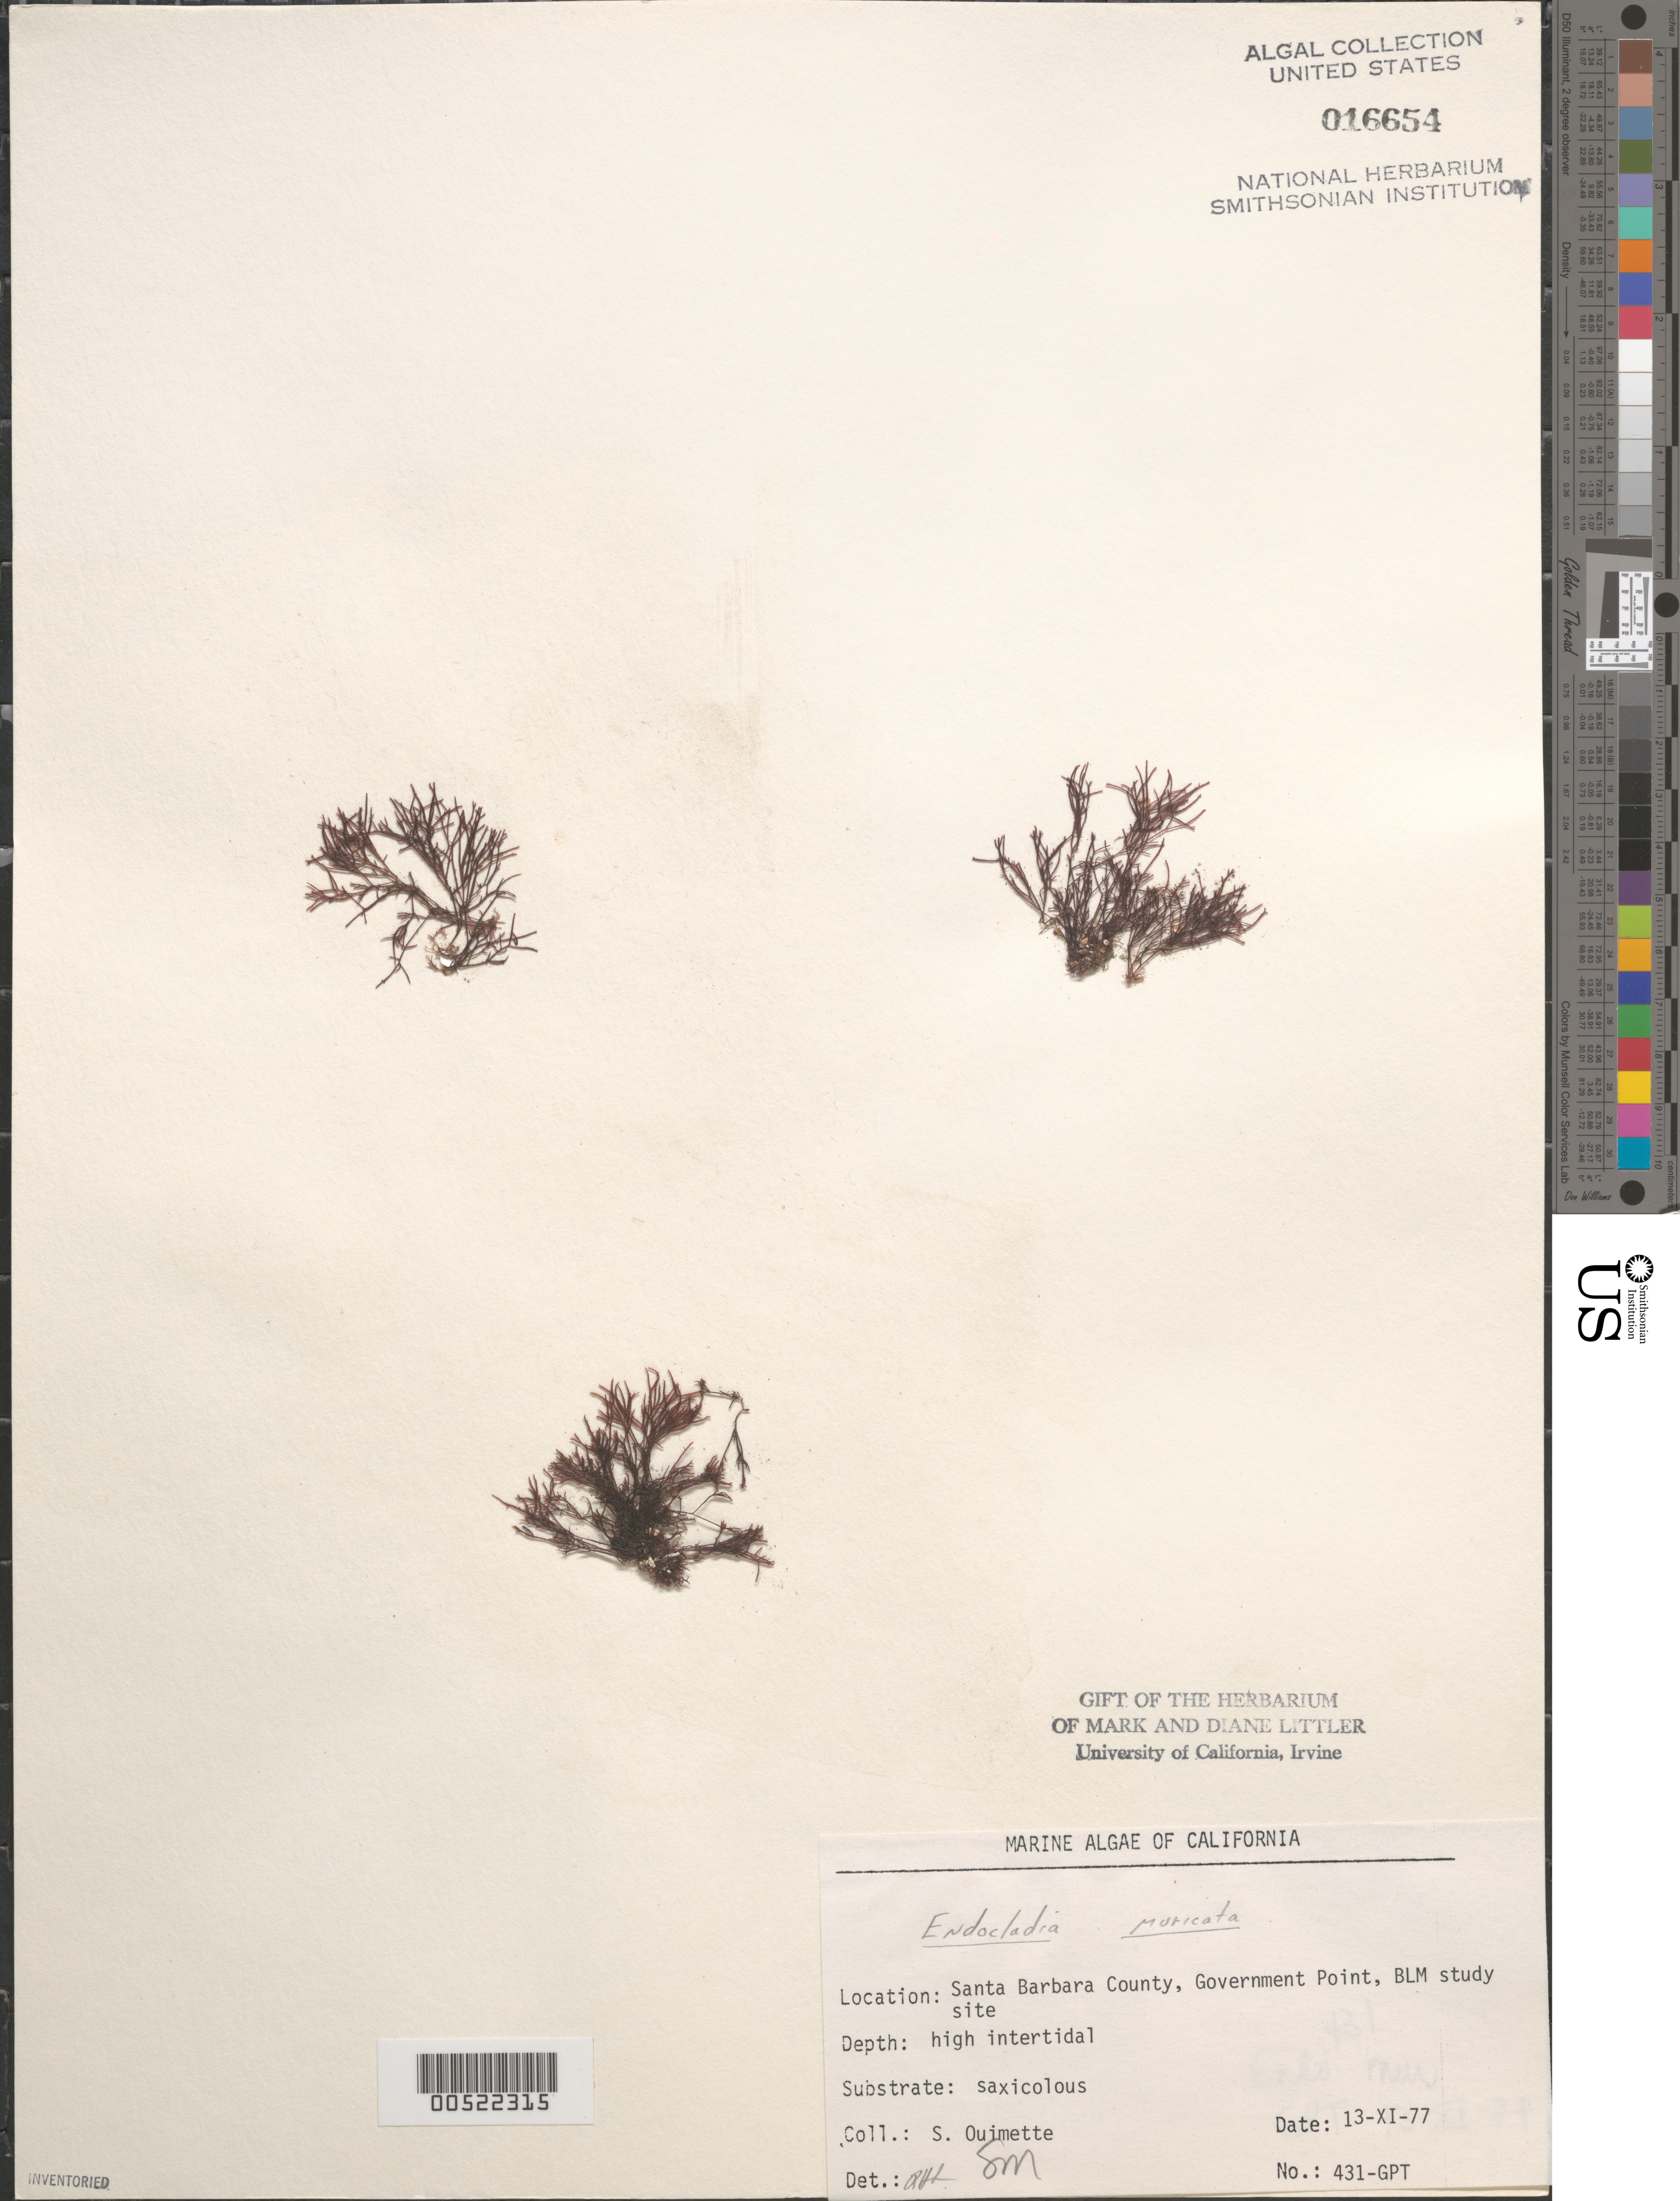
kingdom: Plantae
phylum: Rhodophyta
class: Florideophyceae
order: Gigartinales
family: Endocladiaceae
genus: Endocladia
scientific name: Endocladia muricata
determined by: Sims, Robert H.; Murray, S. N.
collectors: S. Ouimette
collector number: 431-gpt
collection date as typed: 13 Nov 1977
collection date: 1977-11-13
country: United States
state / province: California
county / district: Santa Barbara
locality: Government Point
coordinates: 34 26'31"N, 120 24'06"W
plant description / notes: BLM-SOCALBIGHT Rocky Intertidal Survey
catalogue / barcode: US 16654